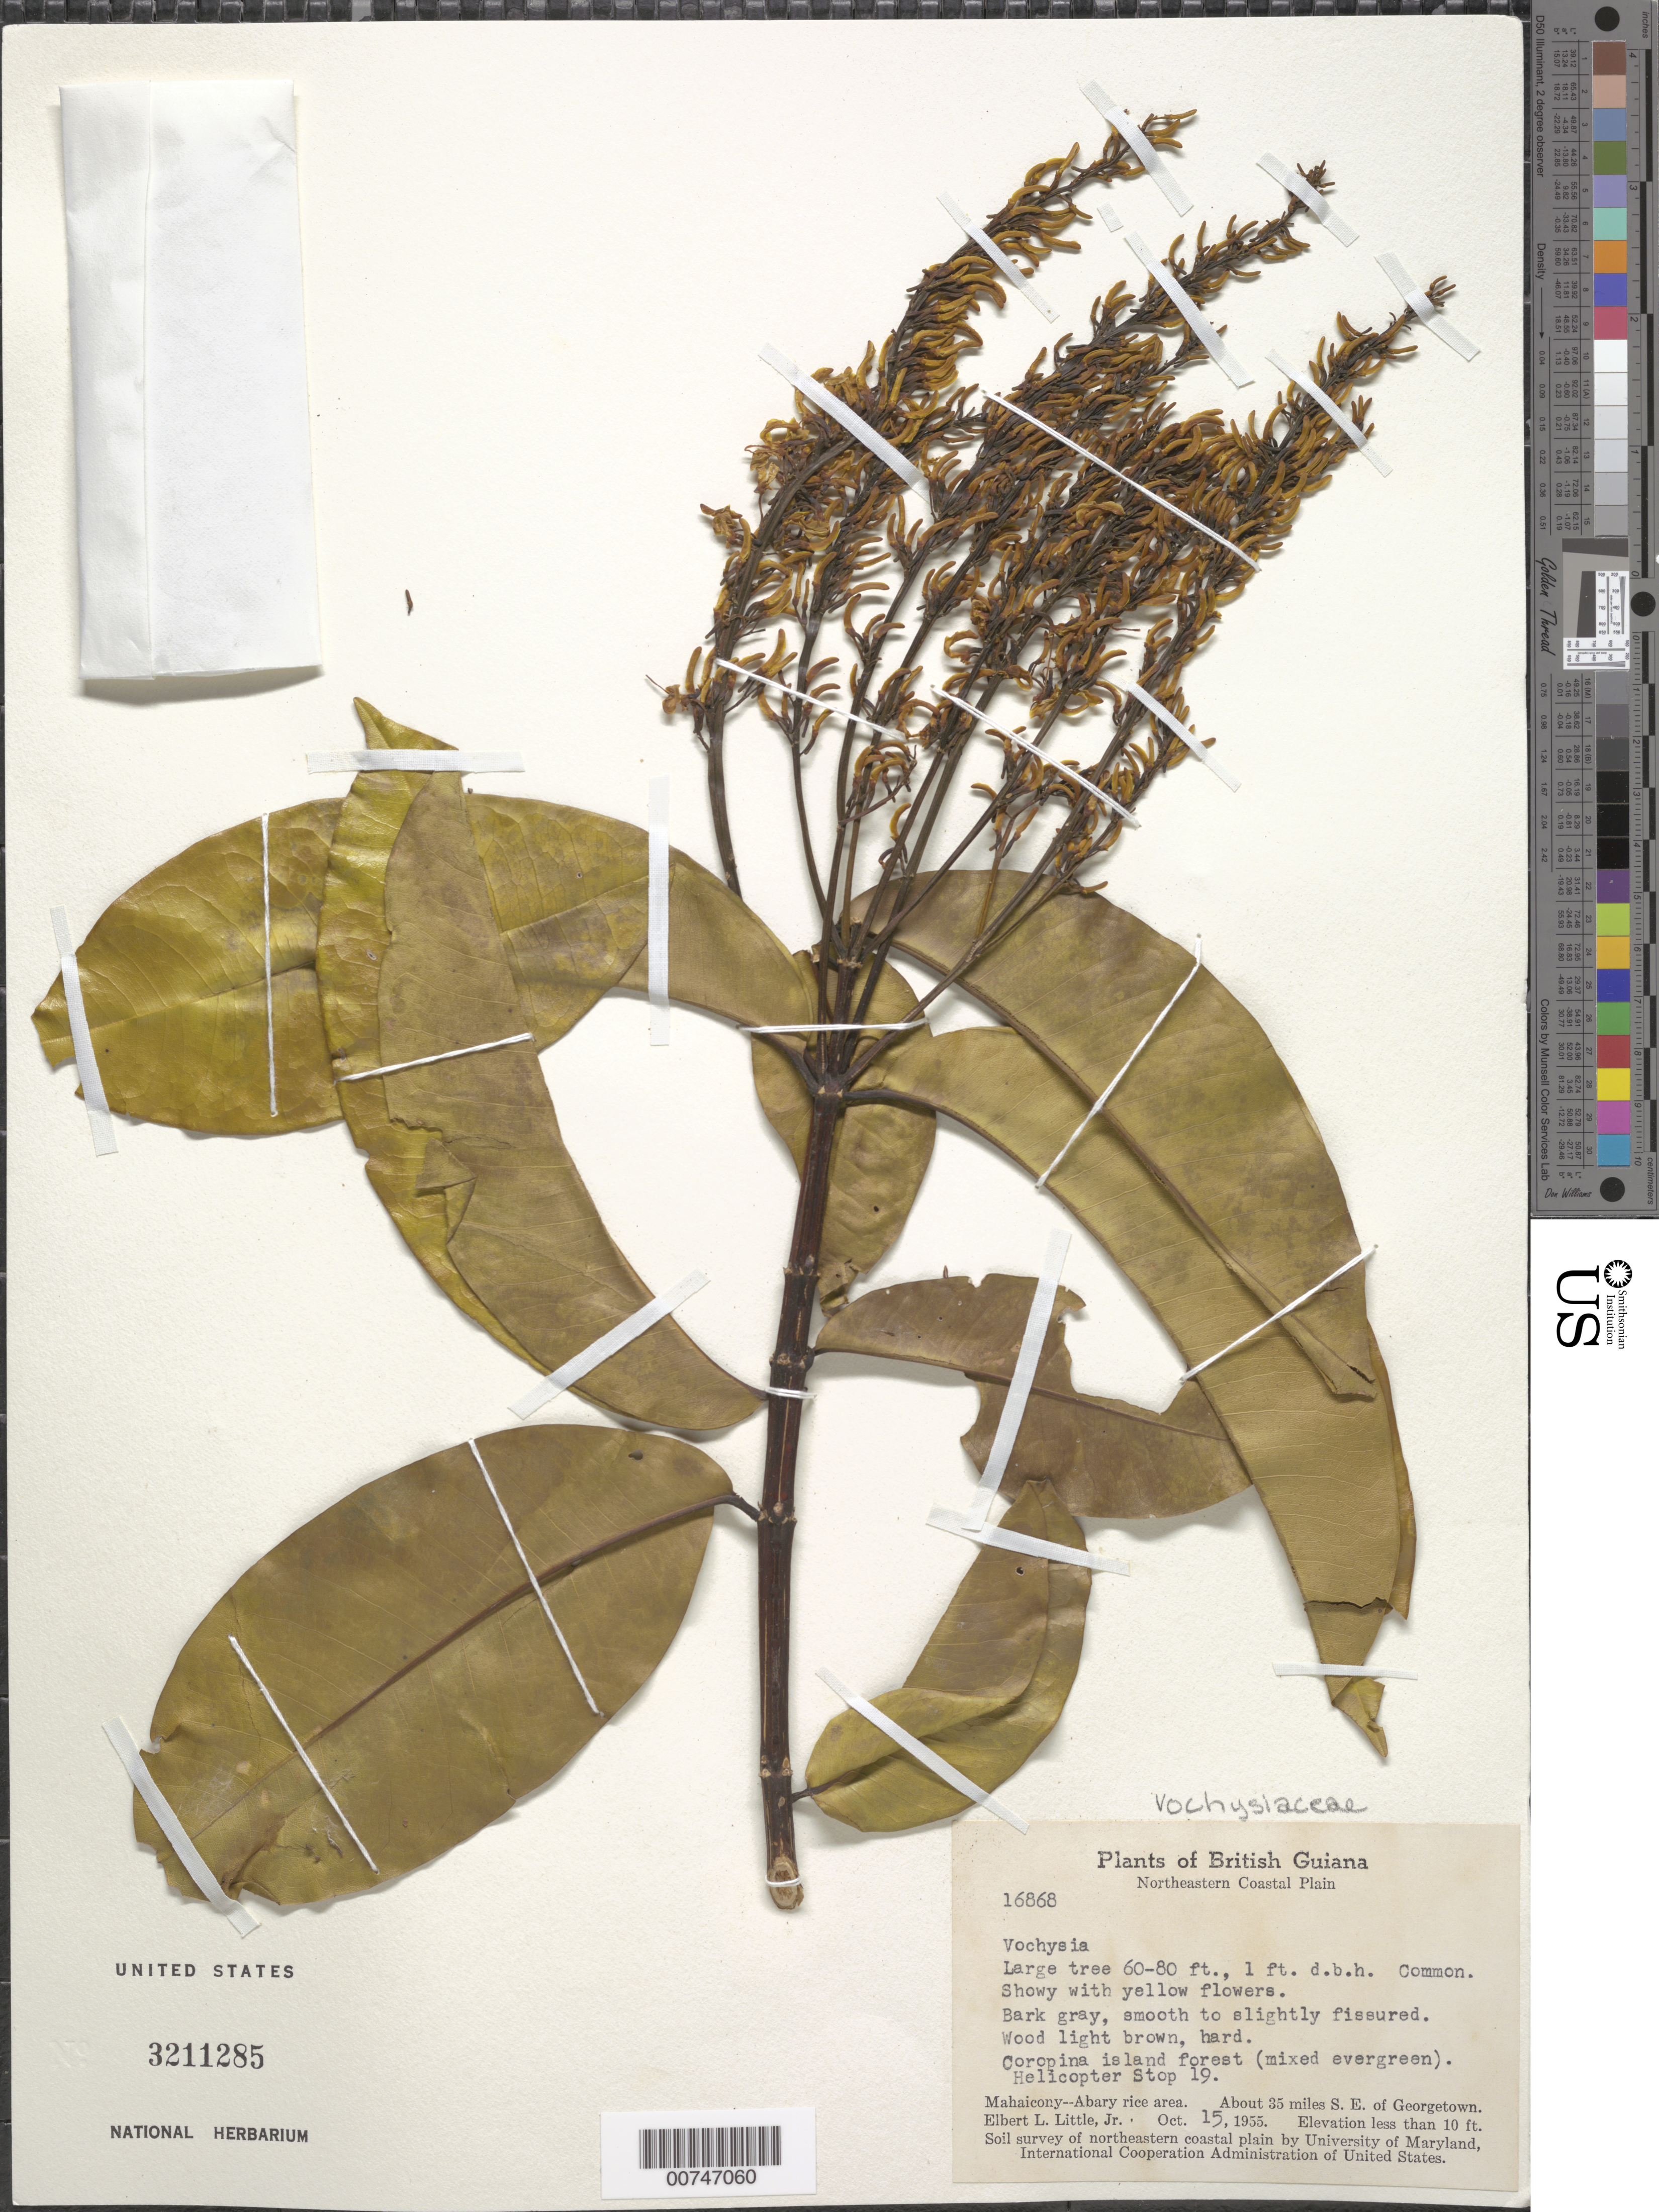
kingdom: Plantae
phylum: Tracheophyta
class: Magnoliopsida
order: Myrtales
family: Vochysiaceae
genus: Vochysia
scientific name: Vochysia sp.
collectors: E. L. Little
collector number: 16868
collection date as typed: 15-Oct-55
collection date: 1955-10-15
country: Guyana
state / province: Mahaica-Berbice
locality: Mahaicony-Abary rice area, E bank Demerara R., about 35 mi. SE of Georgetown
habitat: Coropina island forest 9mixed evergreen)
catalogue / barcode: US 3211285